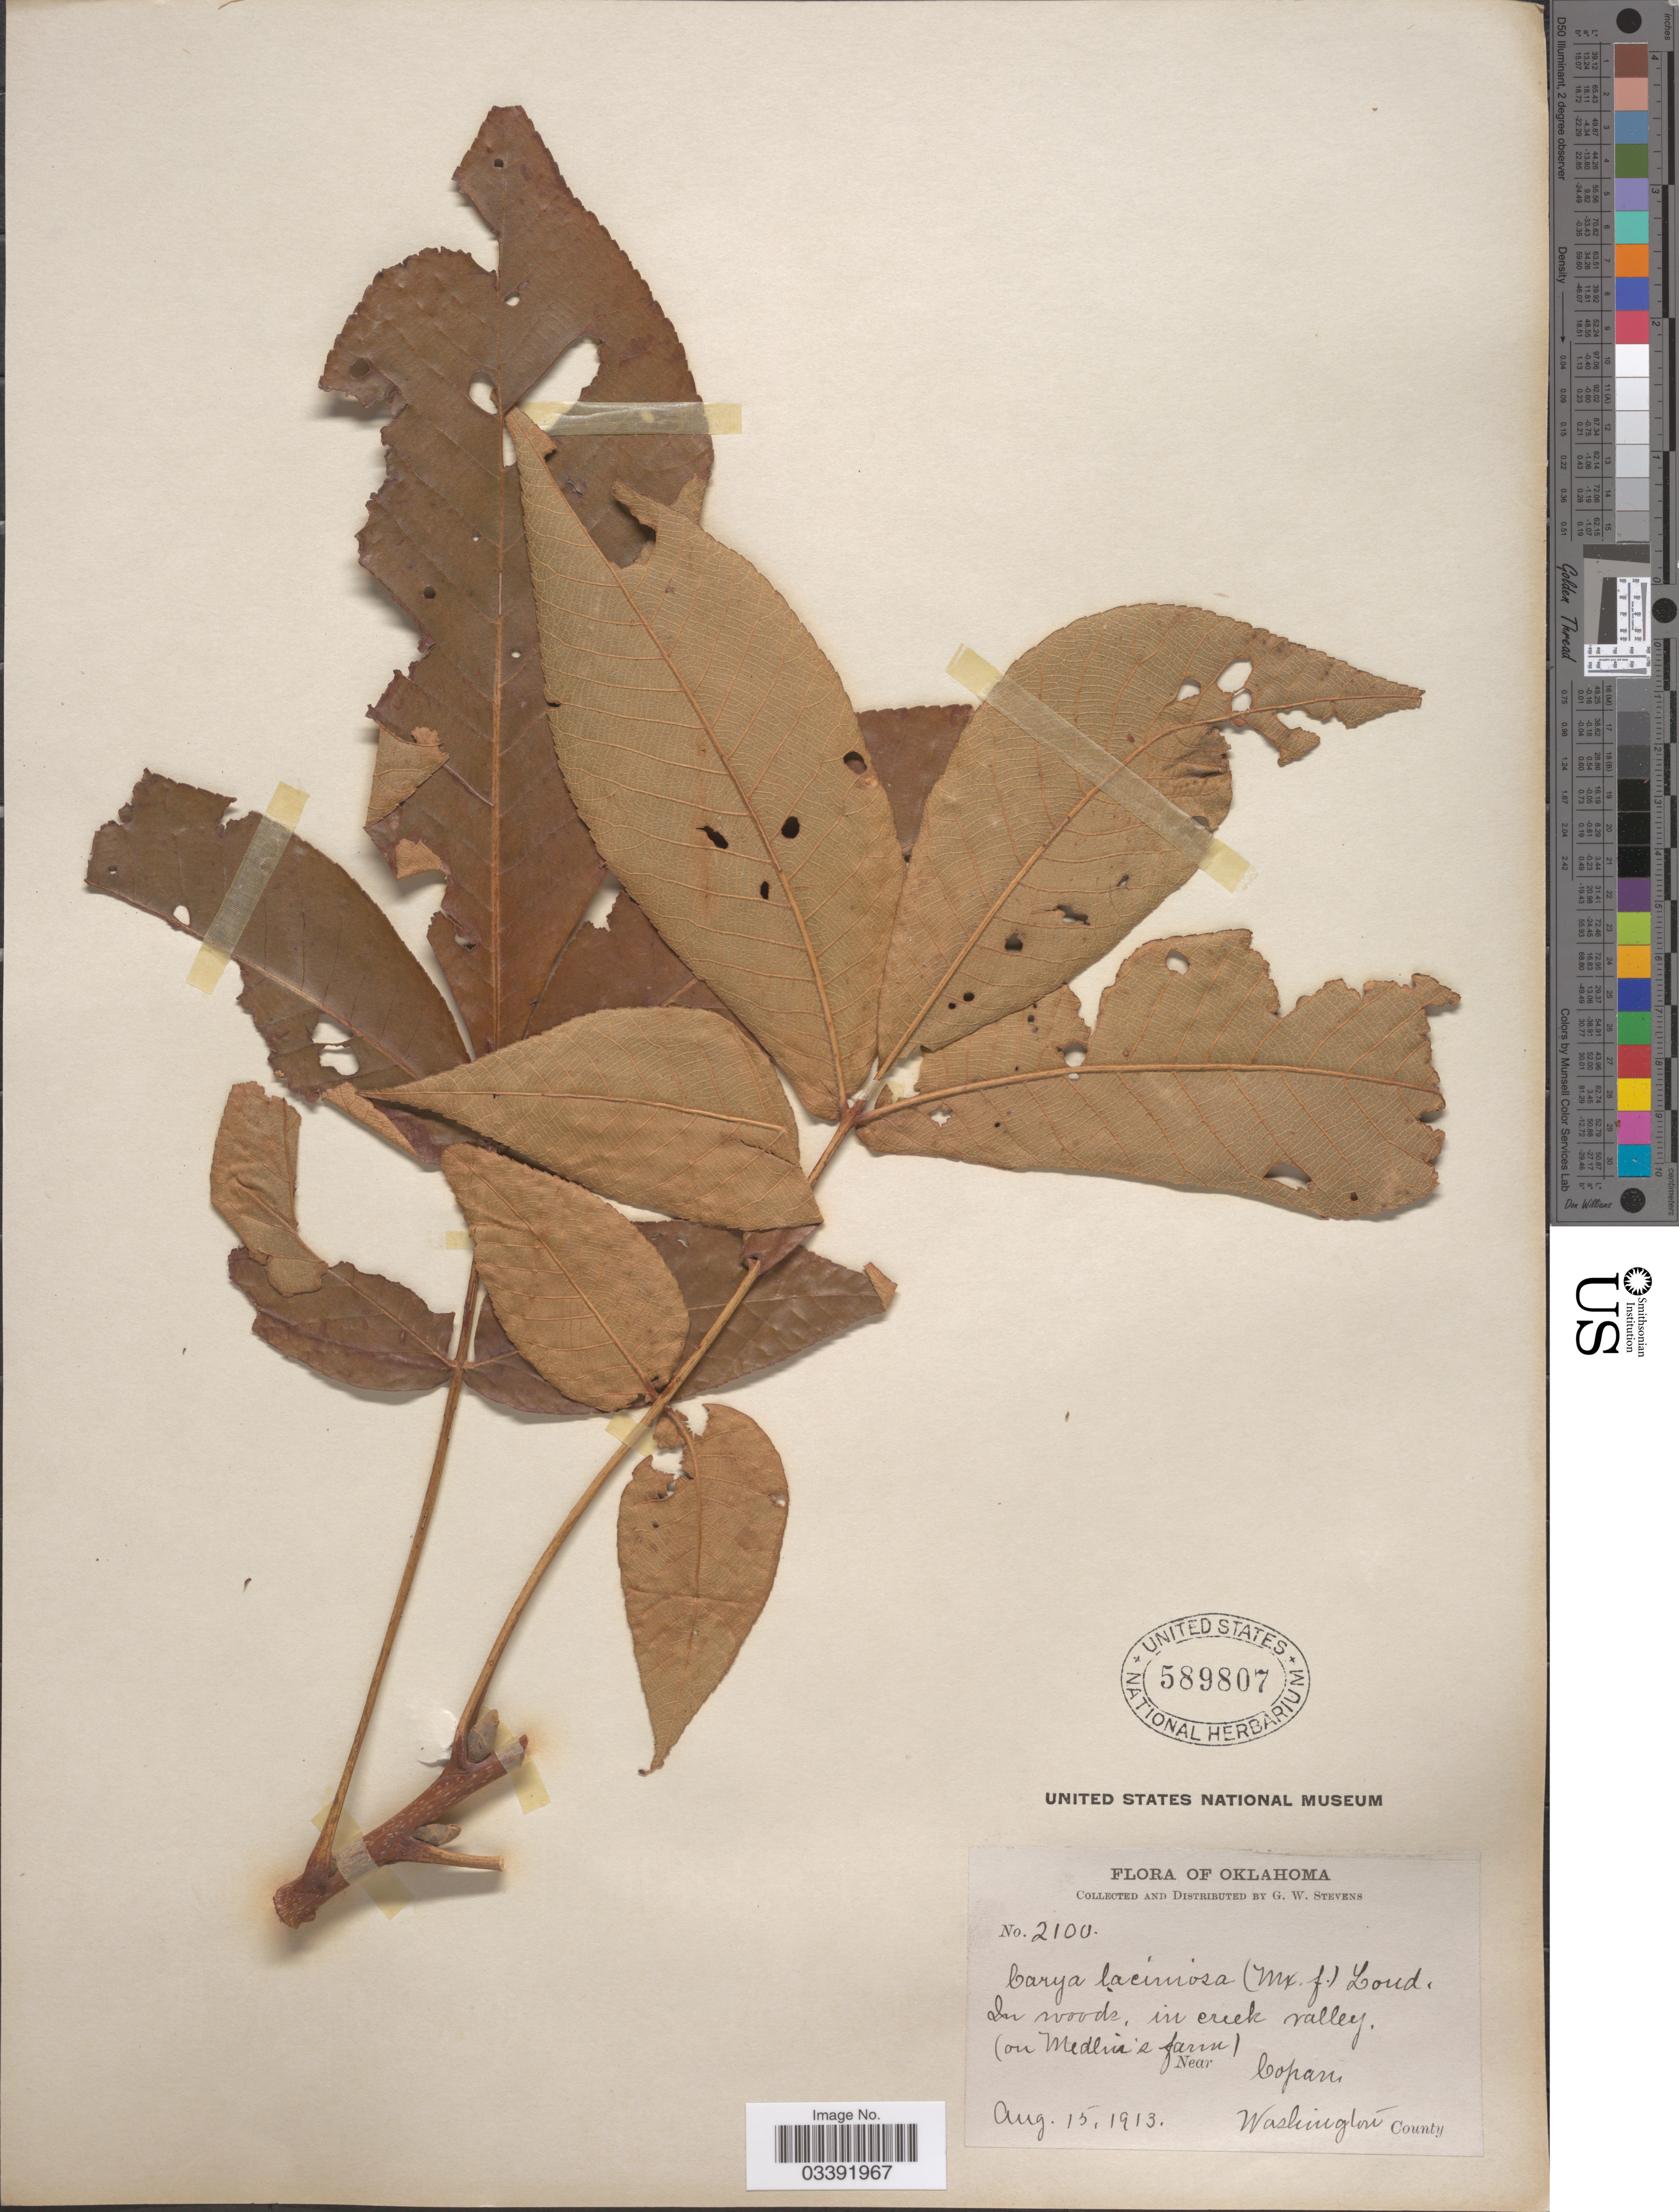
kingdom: Plantae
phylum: Tracheophyta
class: Magnoliopsida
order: Fagales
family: Juglandaceae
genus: Carya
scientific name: Carya laciniosa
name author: (F. Michx.) G. Don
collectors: G. W. Stevens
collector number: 2100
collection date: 1913-08-15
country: United States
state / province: Oklahoma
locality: In woods, in creek valley, (on Medlin's farm). Near Copan. Washington County.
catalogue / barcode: US 589807